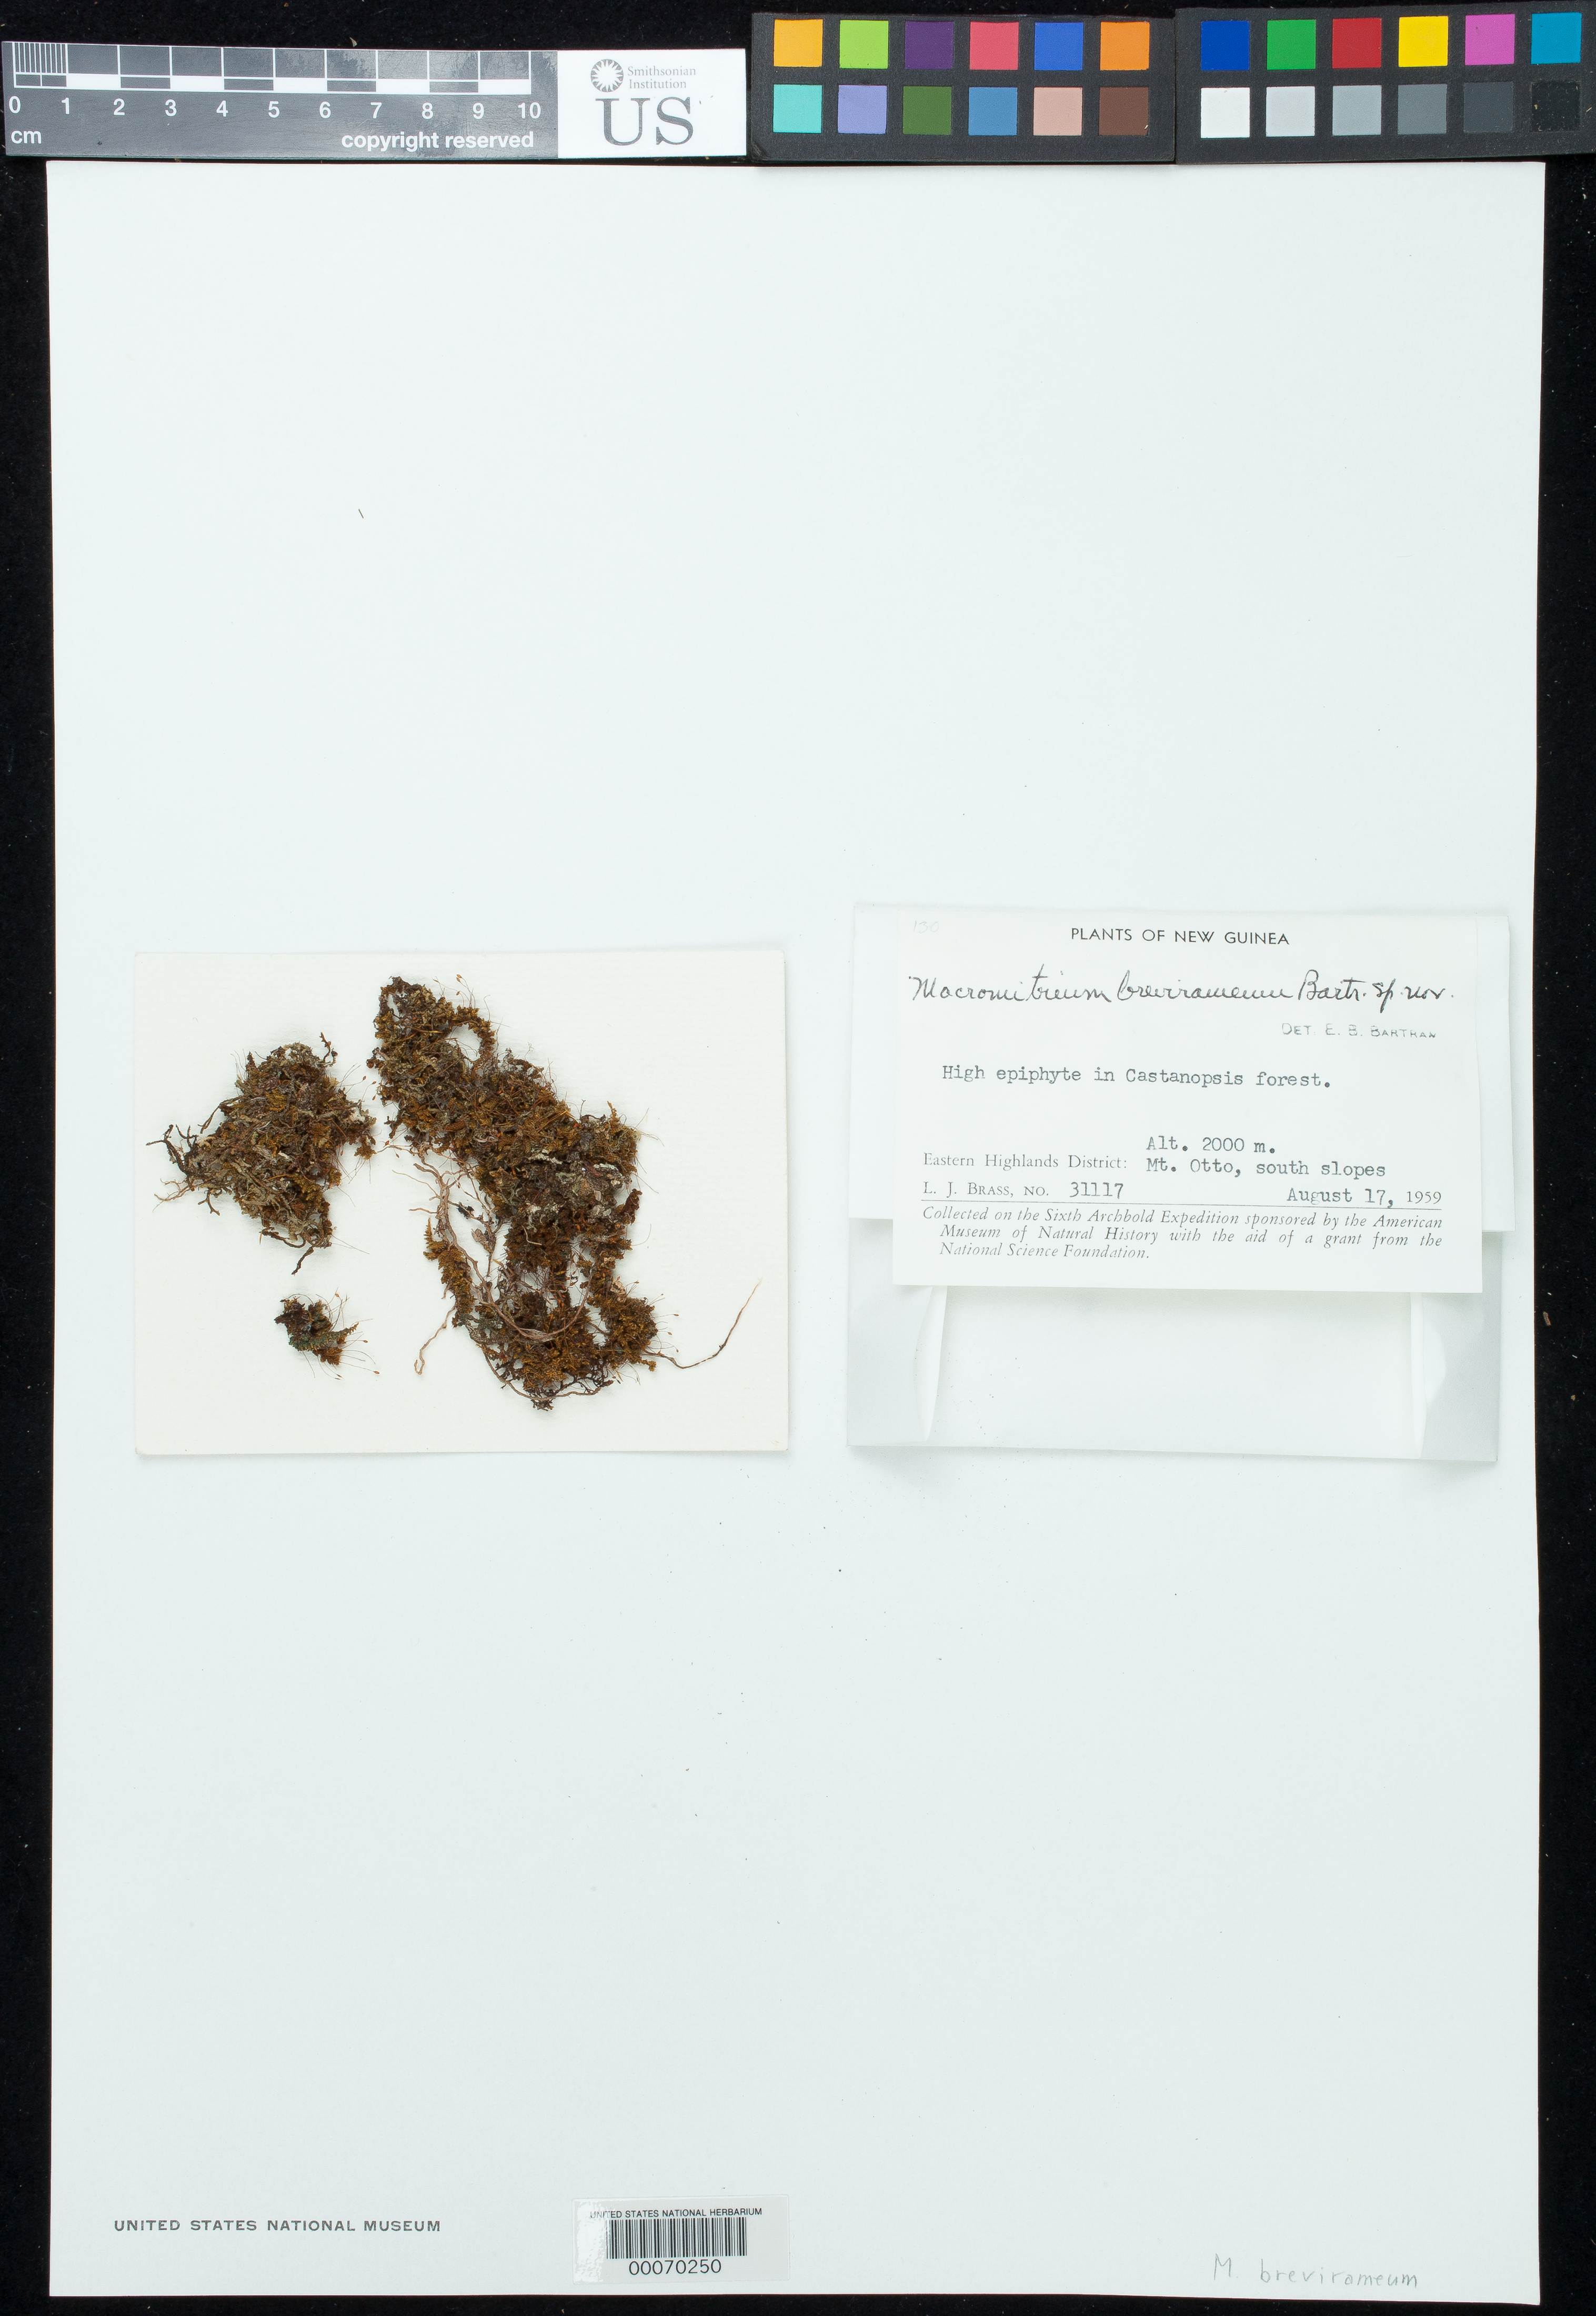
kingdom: Plantae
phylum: Bryophyta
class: Bryopsida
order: Orthotrichales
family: Orthotrichaceae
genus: Macromitrium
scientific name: Macromitrium brevirameum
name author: E.B. Bartram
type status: Holotype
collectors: L. J. Brass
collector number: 31117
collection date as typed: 17 Aug 1959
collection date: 1959-08-17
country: Papua New Guinea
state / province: Eastern Highlands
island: New Guinea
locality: Mt. Otto.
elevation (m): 2000